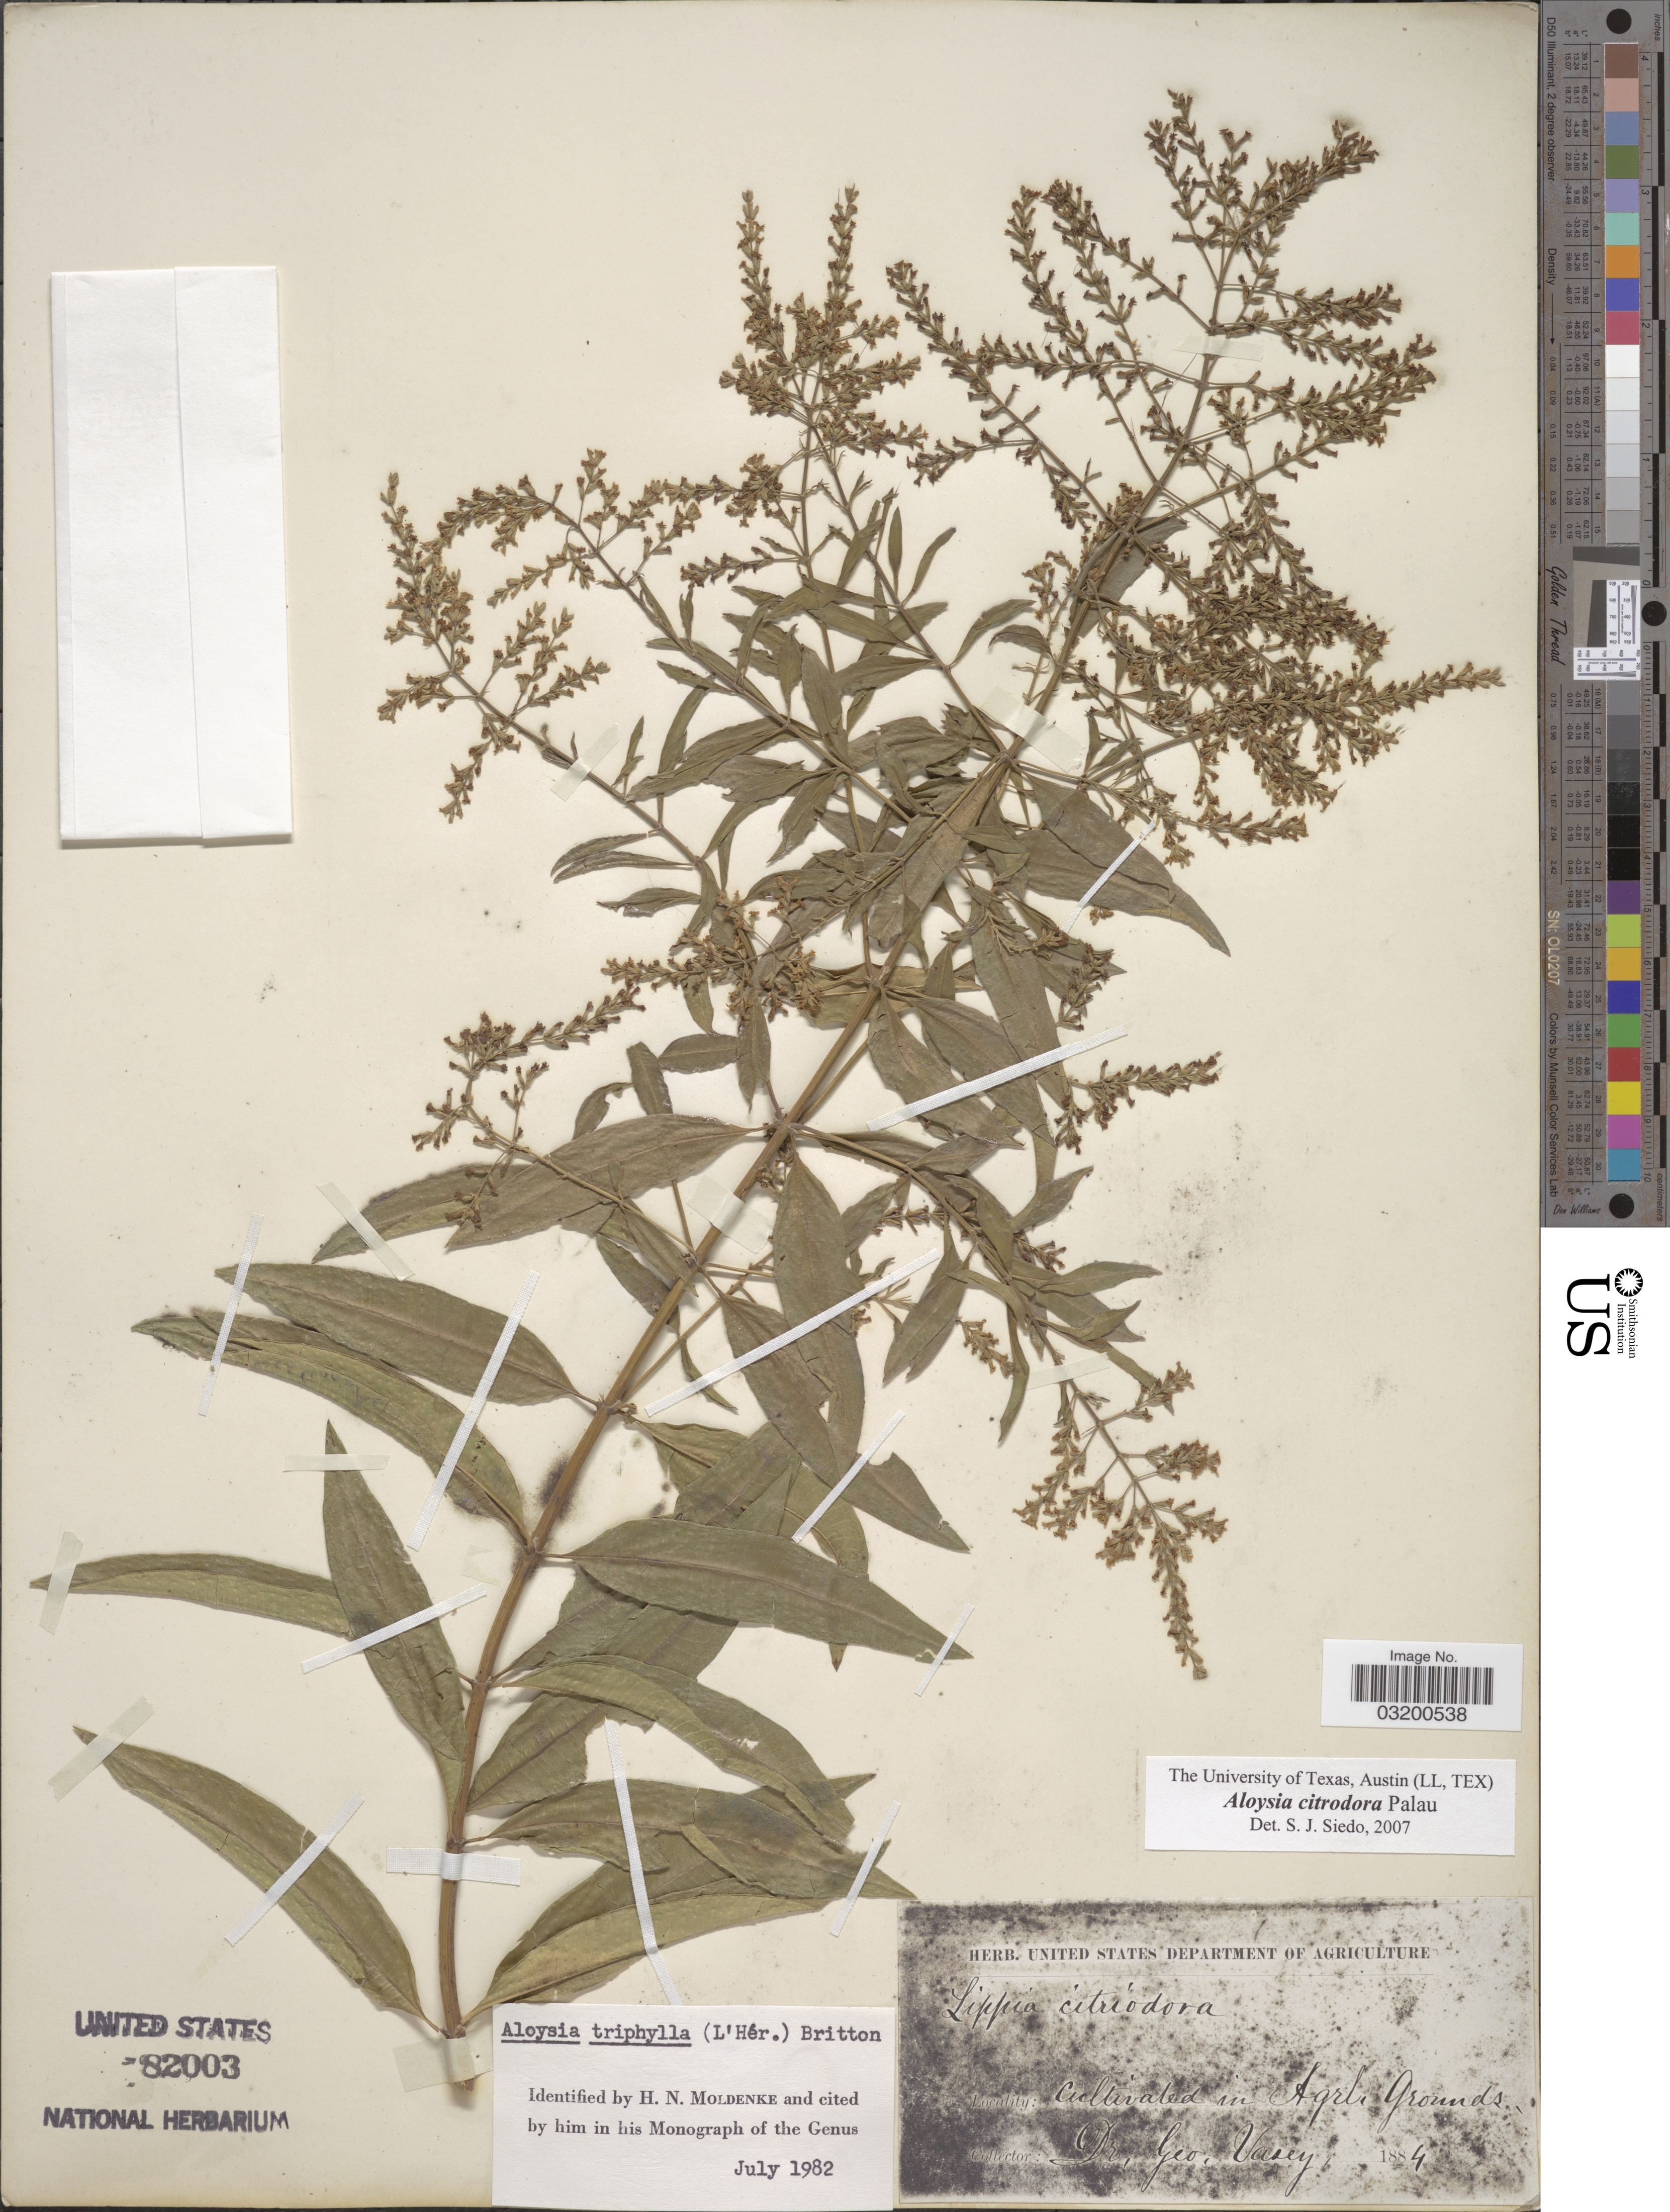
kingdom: Plantae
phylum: Tracheophyta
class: Magnoliopsida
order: Lamiales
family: Verbenaceae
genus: Aloysia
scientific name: Aloysia citrodora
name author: Paláu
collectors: G. Vasey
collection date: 1884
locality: Agrl Grounds.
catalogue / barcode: US 82003